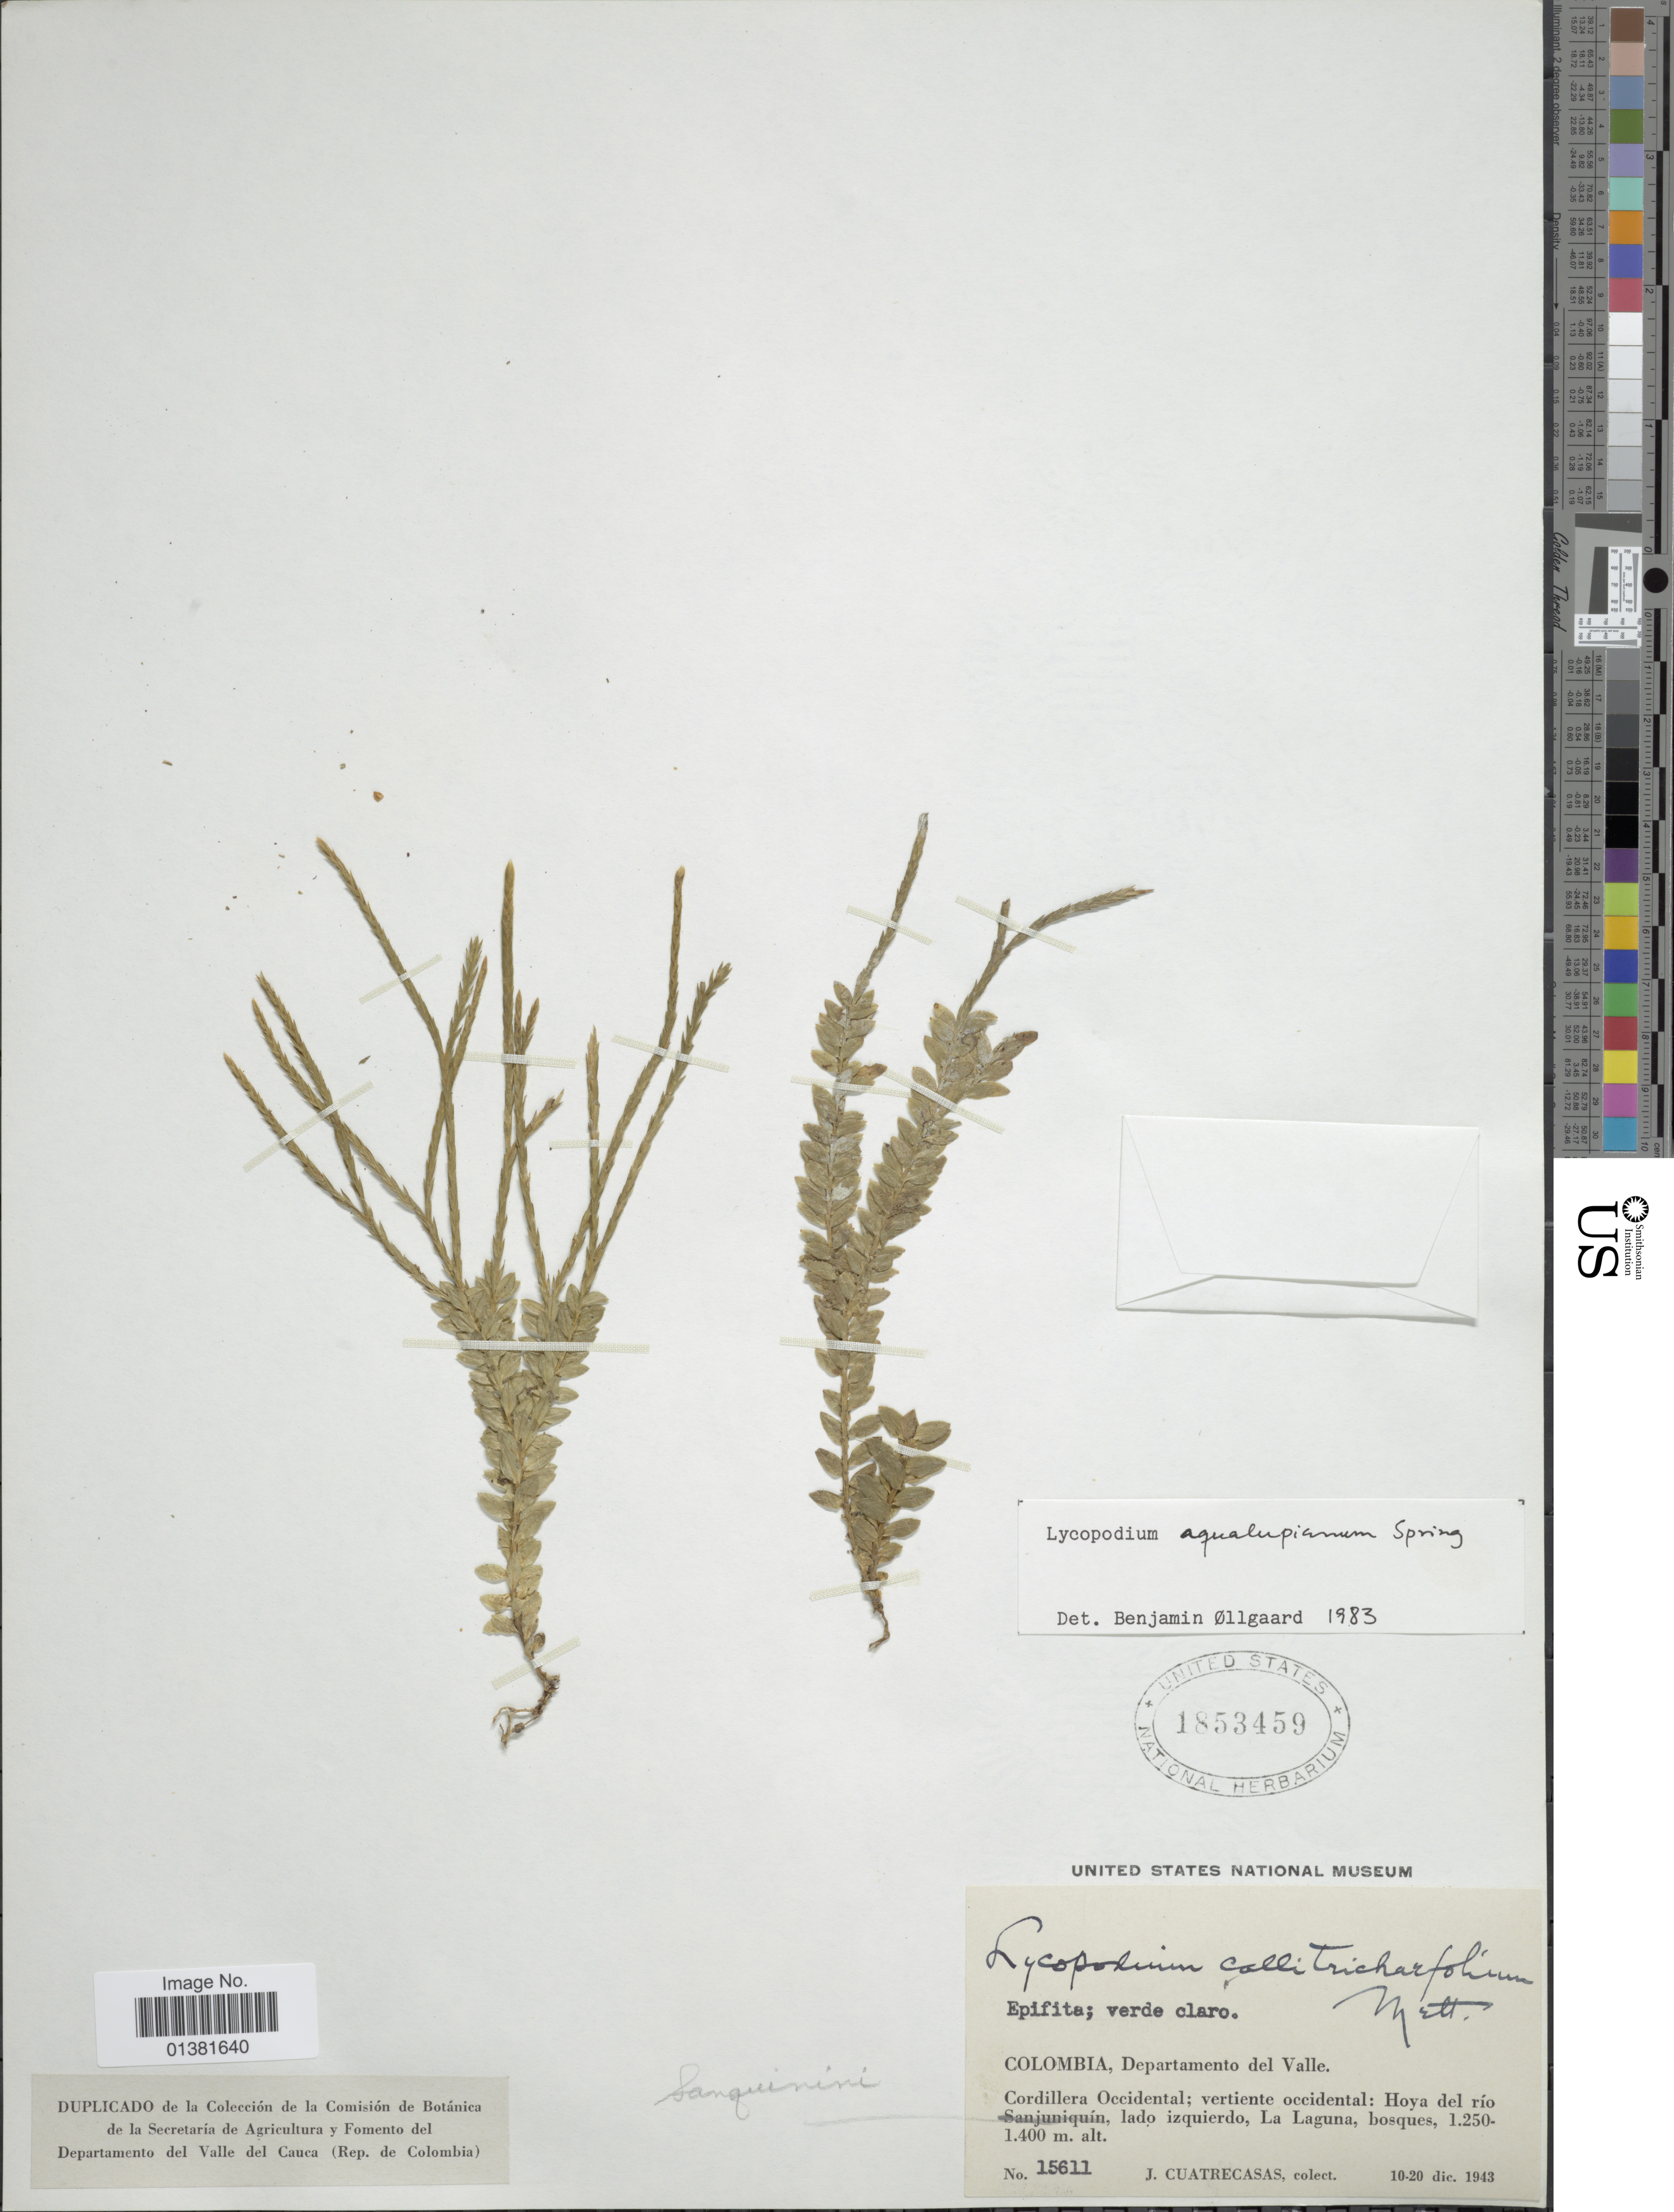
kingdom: Plantae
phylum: Tracheophyta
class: Lycopodiopsida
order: Lycopodiales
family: Lycopodiaceae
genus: Phlegmariurus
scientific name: Phlegmariurus aqualupianus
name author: (Spring) B. Øllg.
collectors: J. Cuatrecasas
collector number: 15611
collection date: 1943-12-10/1943-12-20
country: Colombia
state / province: Valle del Cauca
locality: Cordillera Occidental; vertiente occidental: Hoya del río, lado izquierdo, La Laguna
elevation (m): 1250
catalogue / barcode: US 1853459